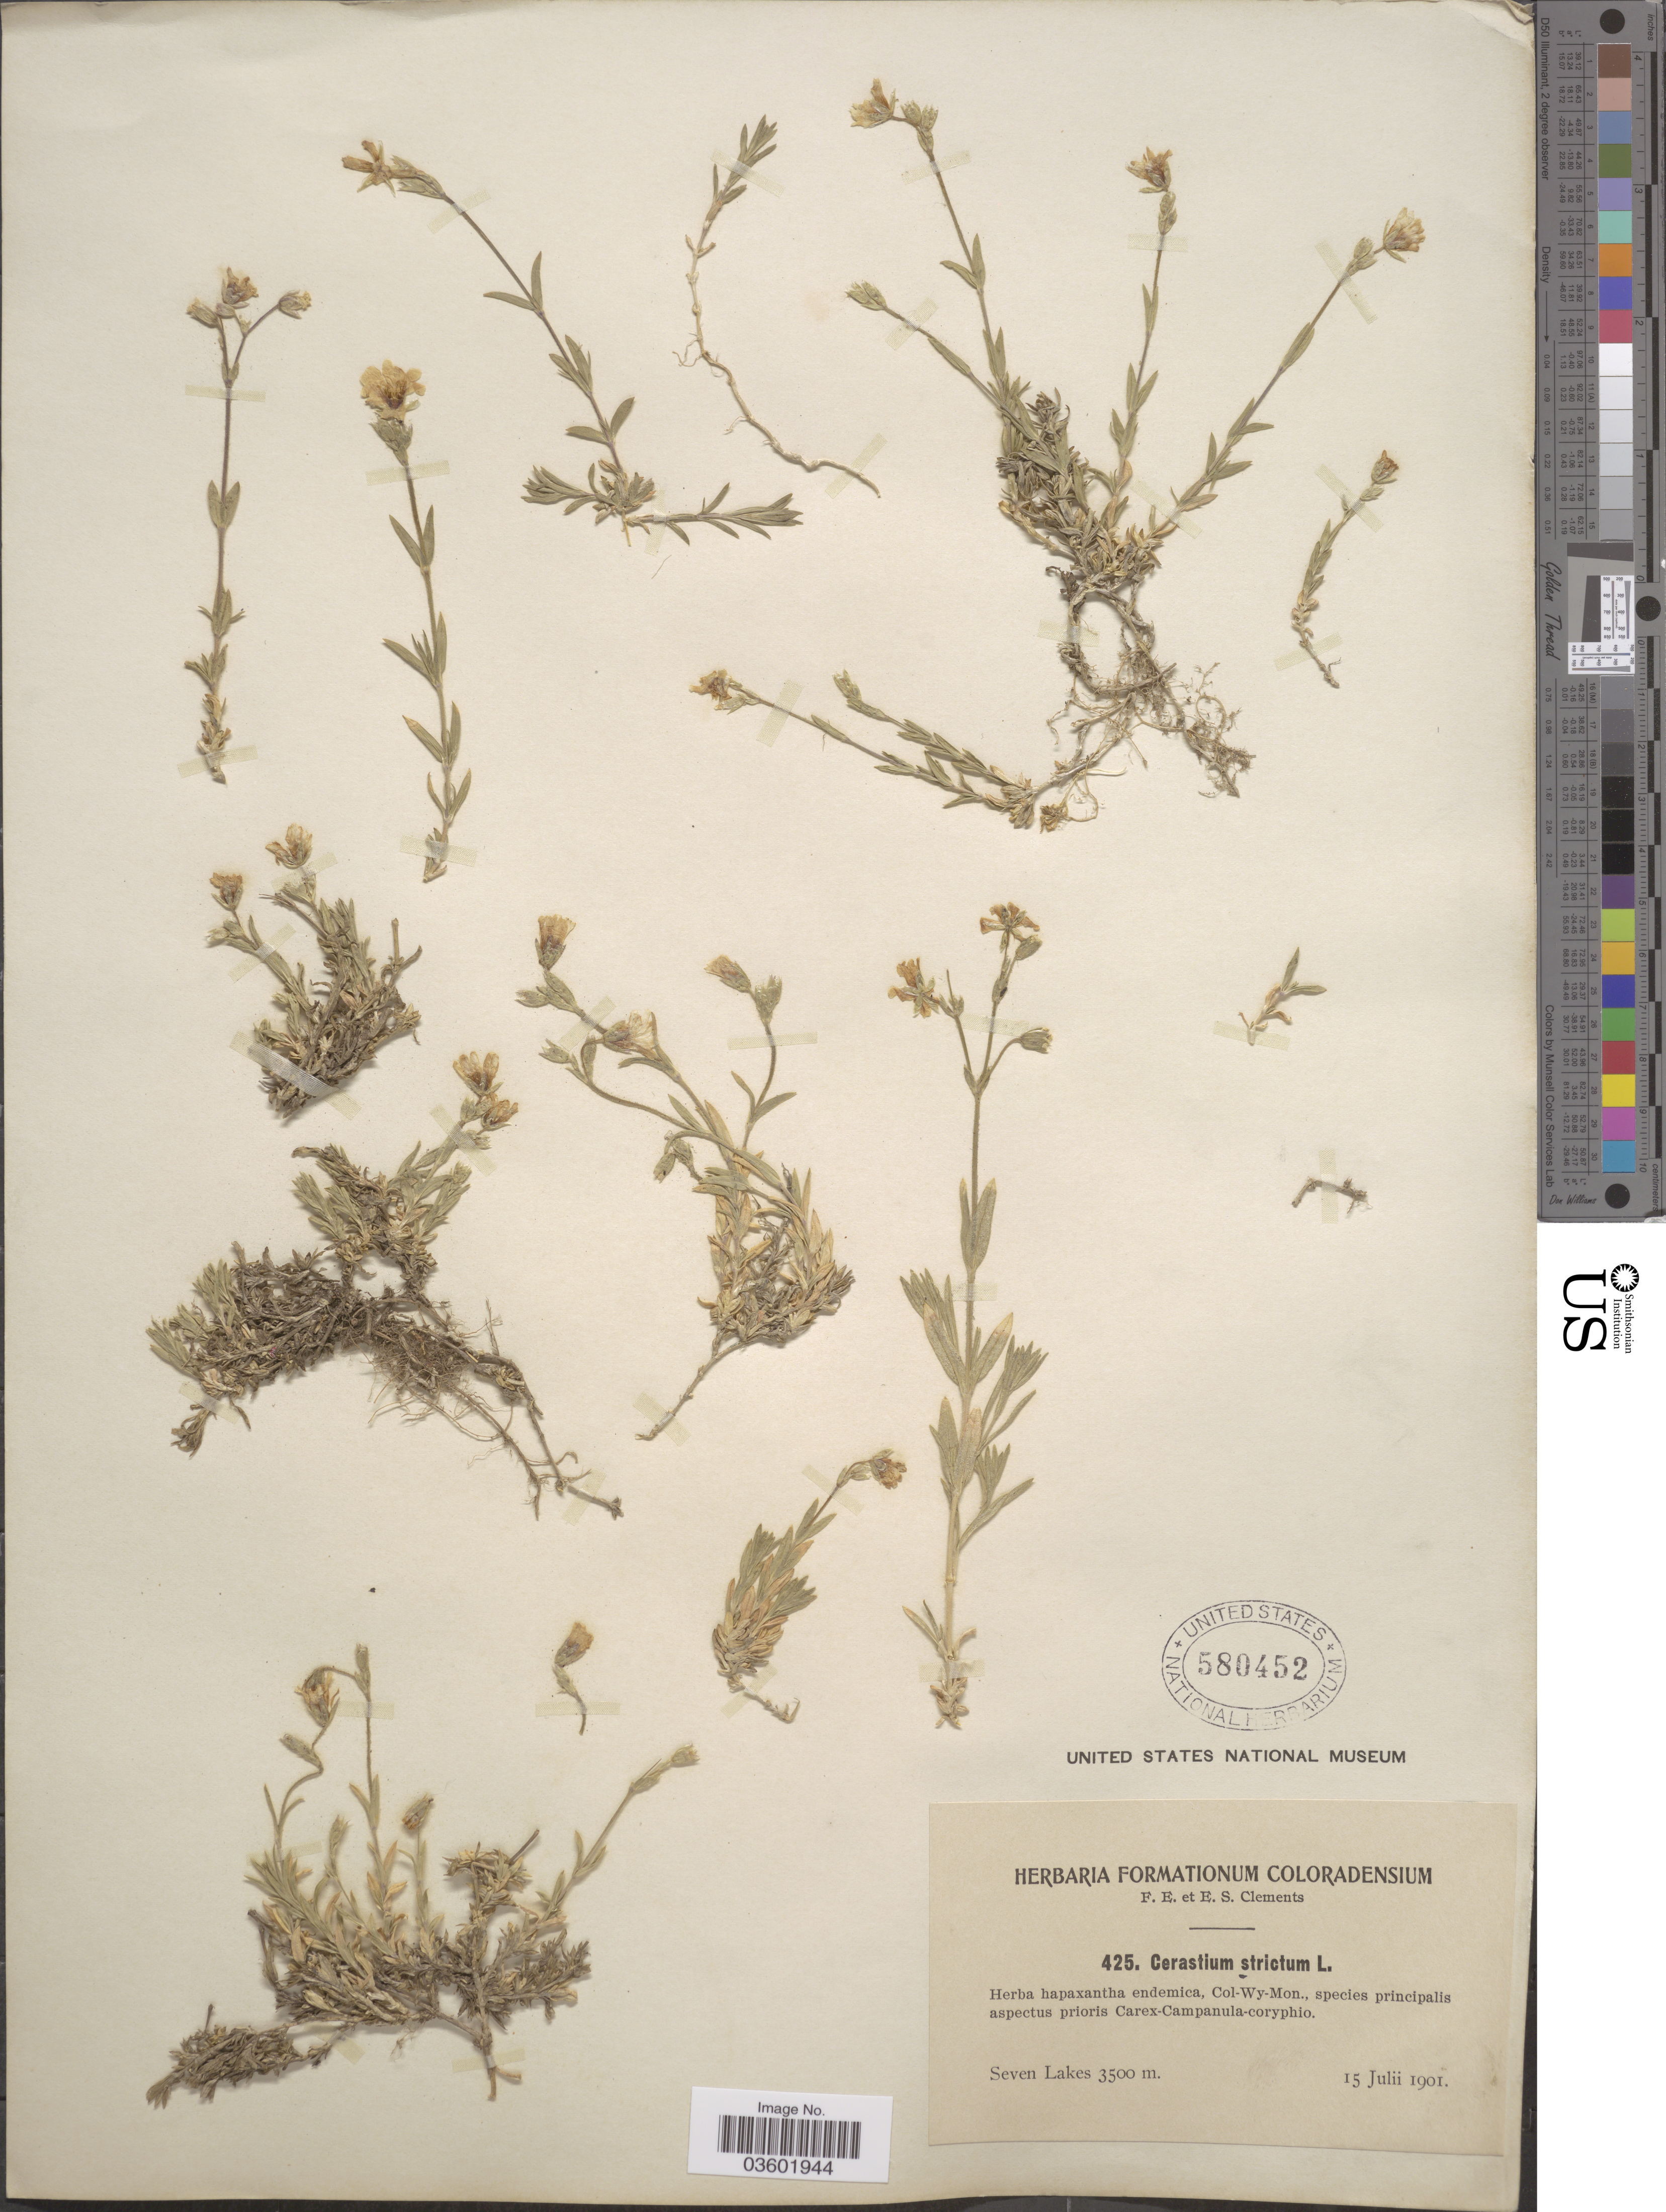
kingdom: Plantae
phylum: Tracheophyta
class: Magnoliopsida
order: Caryophyllales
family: Caryophyllaceae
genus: Cerastium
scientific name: Cerastium strictum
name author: L.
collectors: F. E. Clements & E. S. Clements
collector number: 425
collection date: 1901-07-15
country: United States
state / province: Colorado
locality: Seven Lakes.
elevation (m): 3500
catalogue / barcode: US 580452